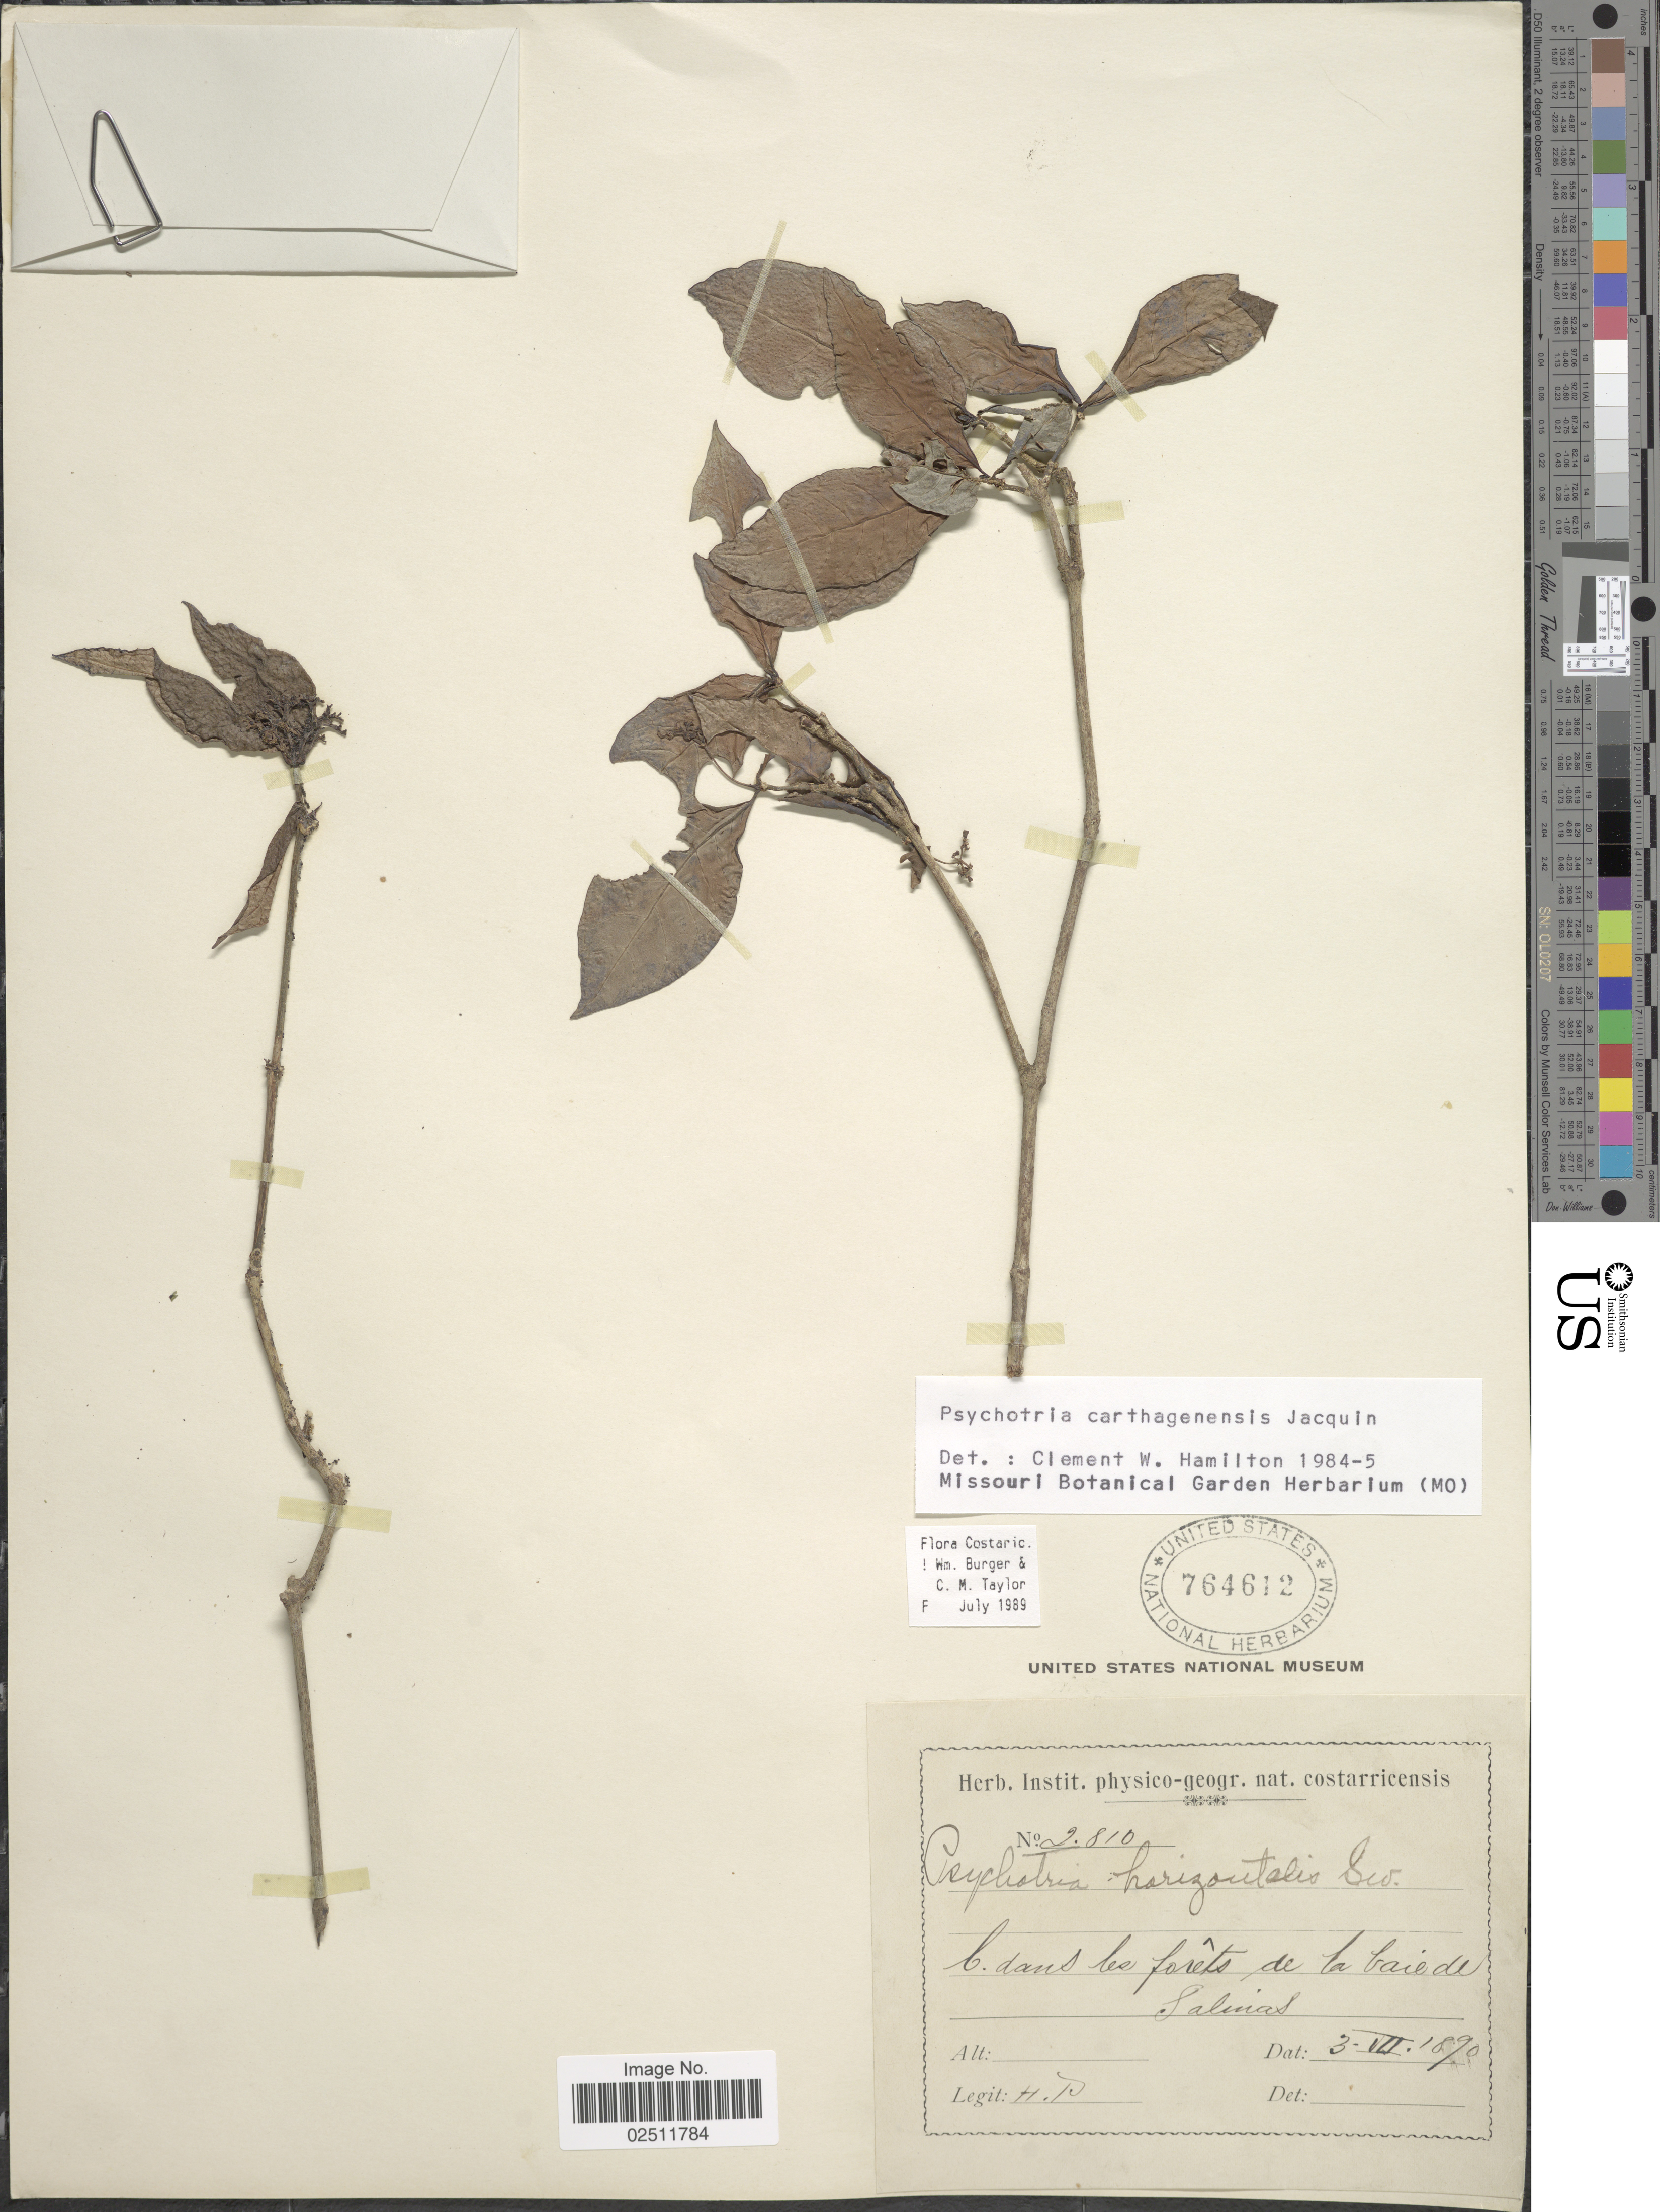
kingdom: Plantae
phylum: Tracheophyta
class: Magnoliopsida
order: Gentianales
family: Rubiaceae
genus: Psychotria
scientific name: Psychotria carthagenensis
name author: Jacq.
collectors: H. P.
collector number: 2810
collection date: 1890-07-03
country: Costa Rica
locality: L. dans de forets de la baie de Salinas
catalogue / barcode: US 764612